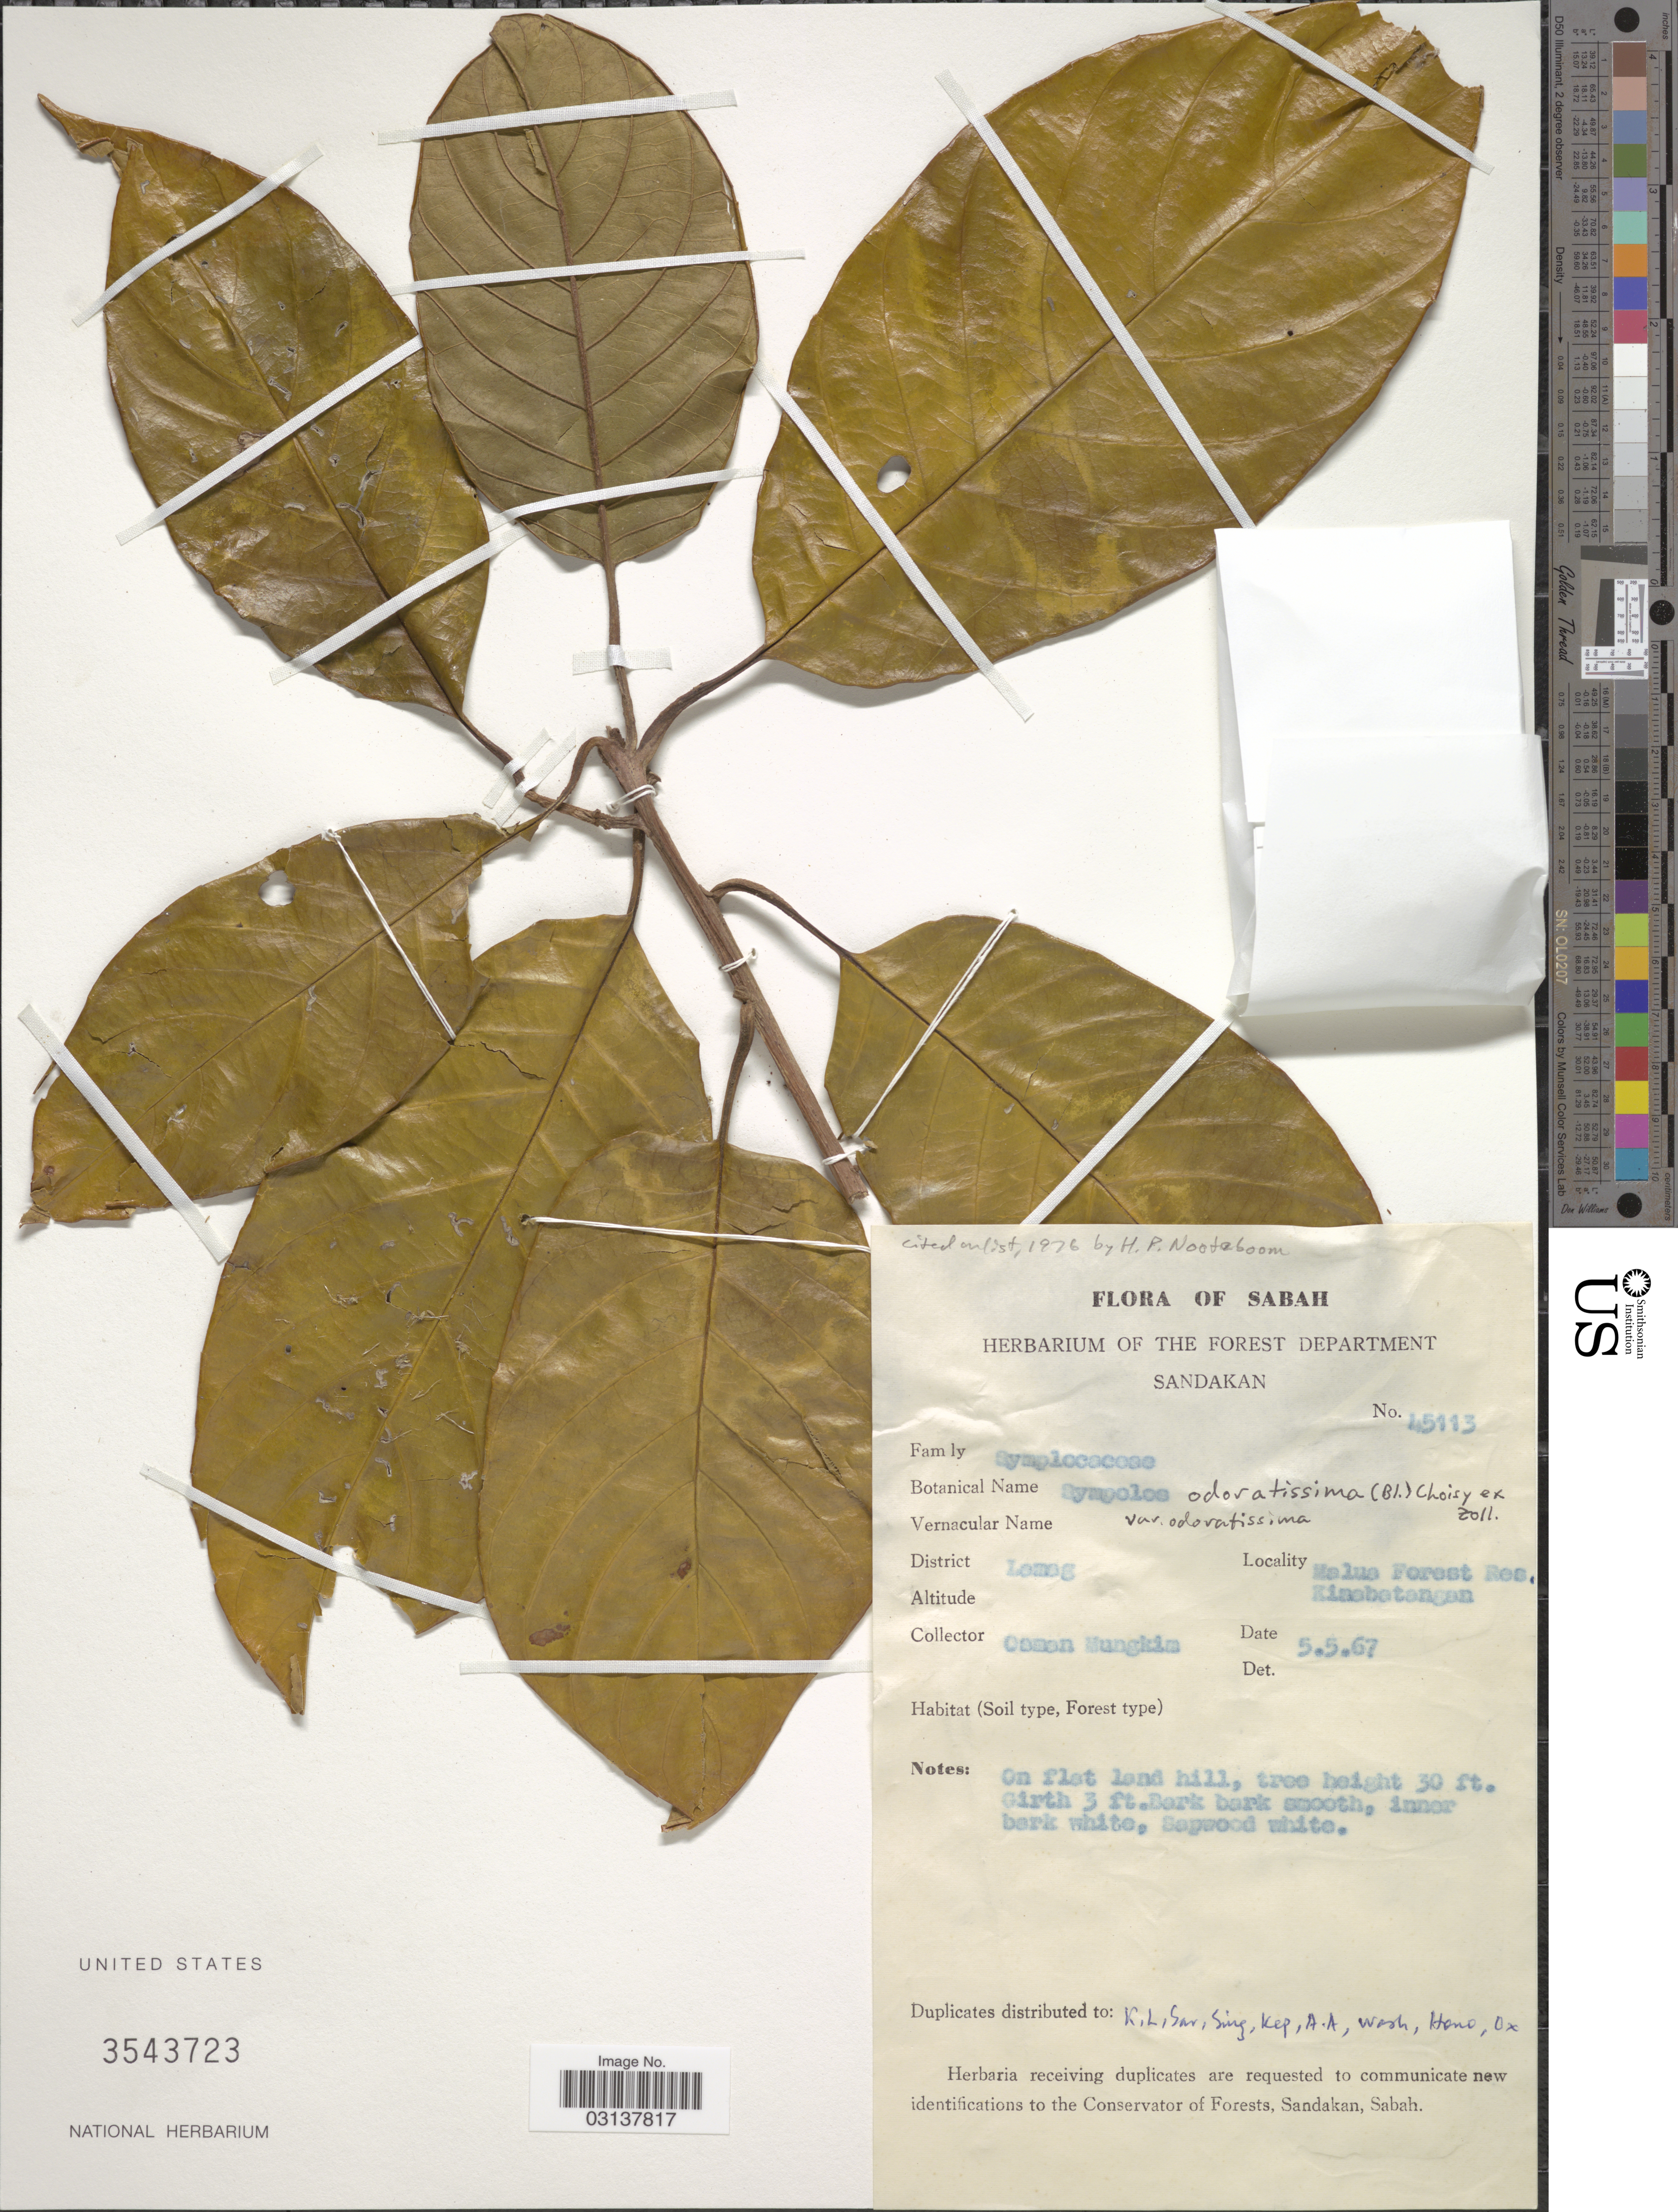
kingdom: Plantae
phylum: Tracheophyta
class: Magnoliopsida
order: Ericales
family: Symplocaceae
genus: Symplocos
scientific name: Symplocos odoratissima var. odoratissima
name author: (Blume) Choisy ex Zoll.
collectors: C. Mungkim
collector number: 45113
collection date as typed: Transcribed d/m/y: 5/5/67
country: Malaysia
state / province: Sabah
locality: District Lemag [interpreted]. Malua [interpreted] Forest Res, Kinabetanganga [interpreted].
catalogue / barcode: US 3543723